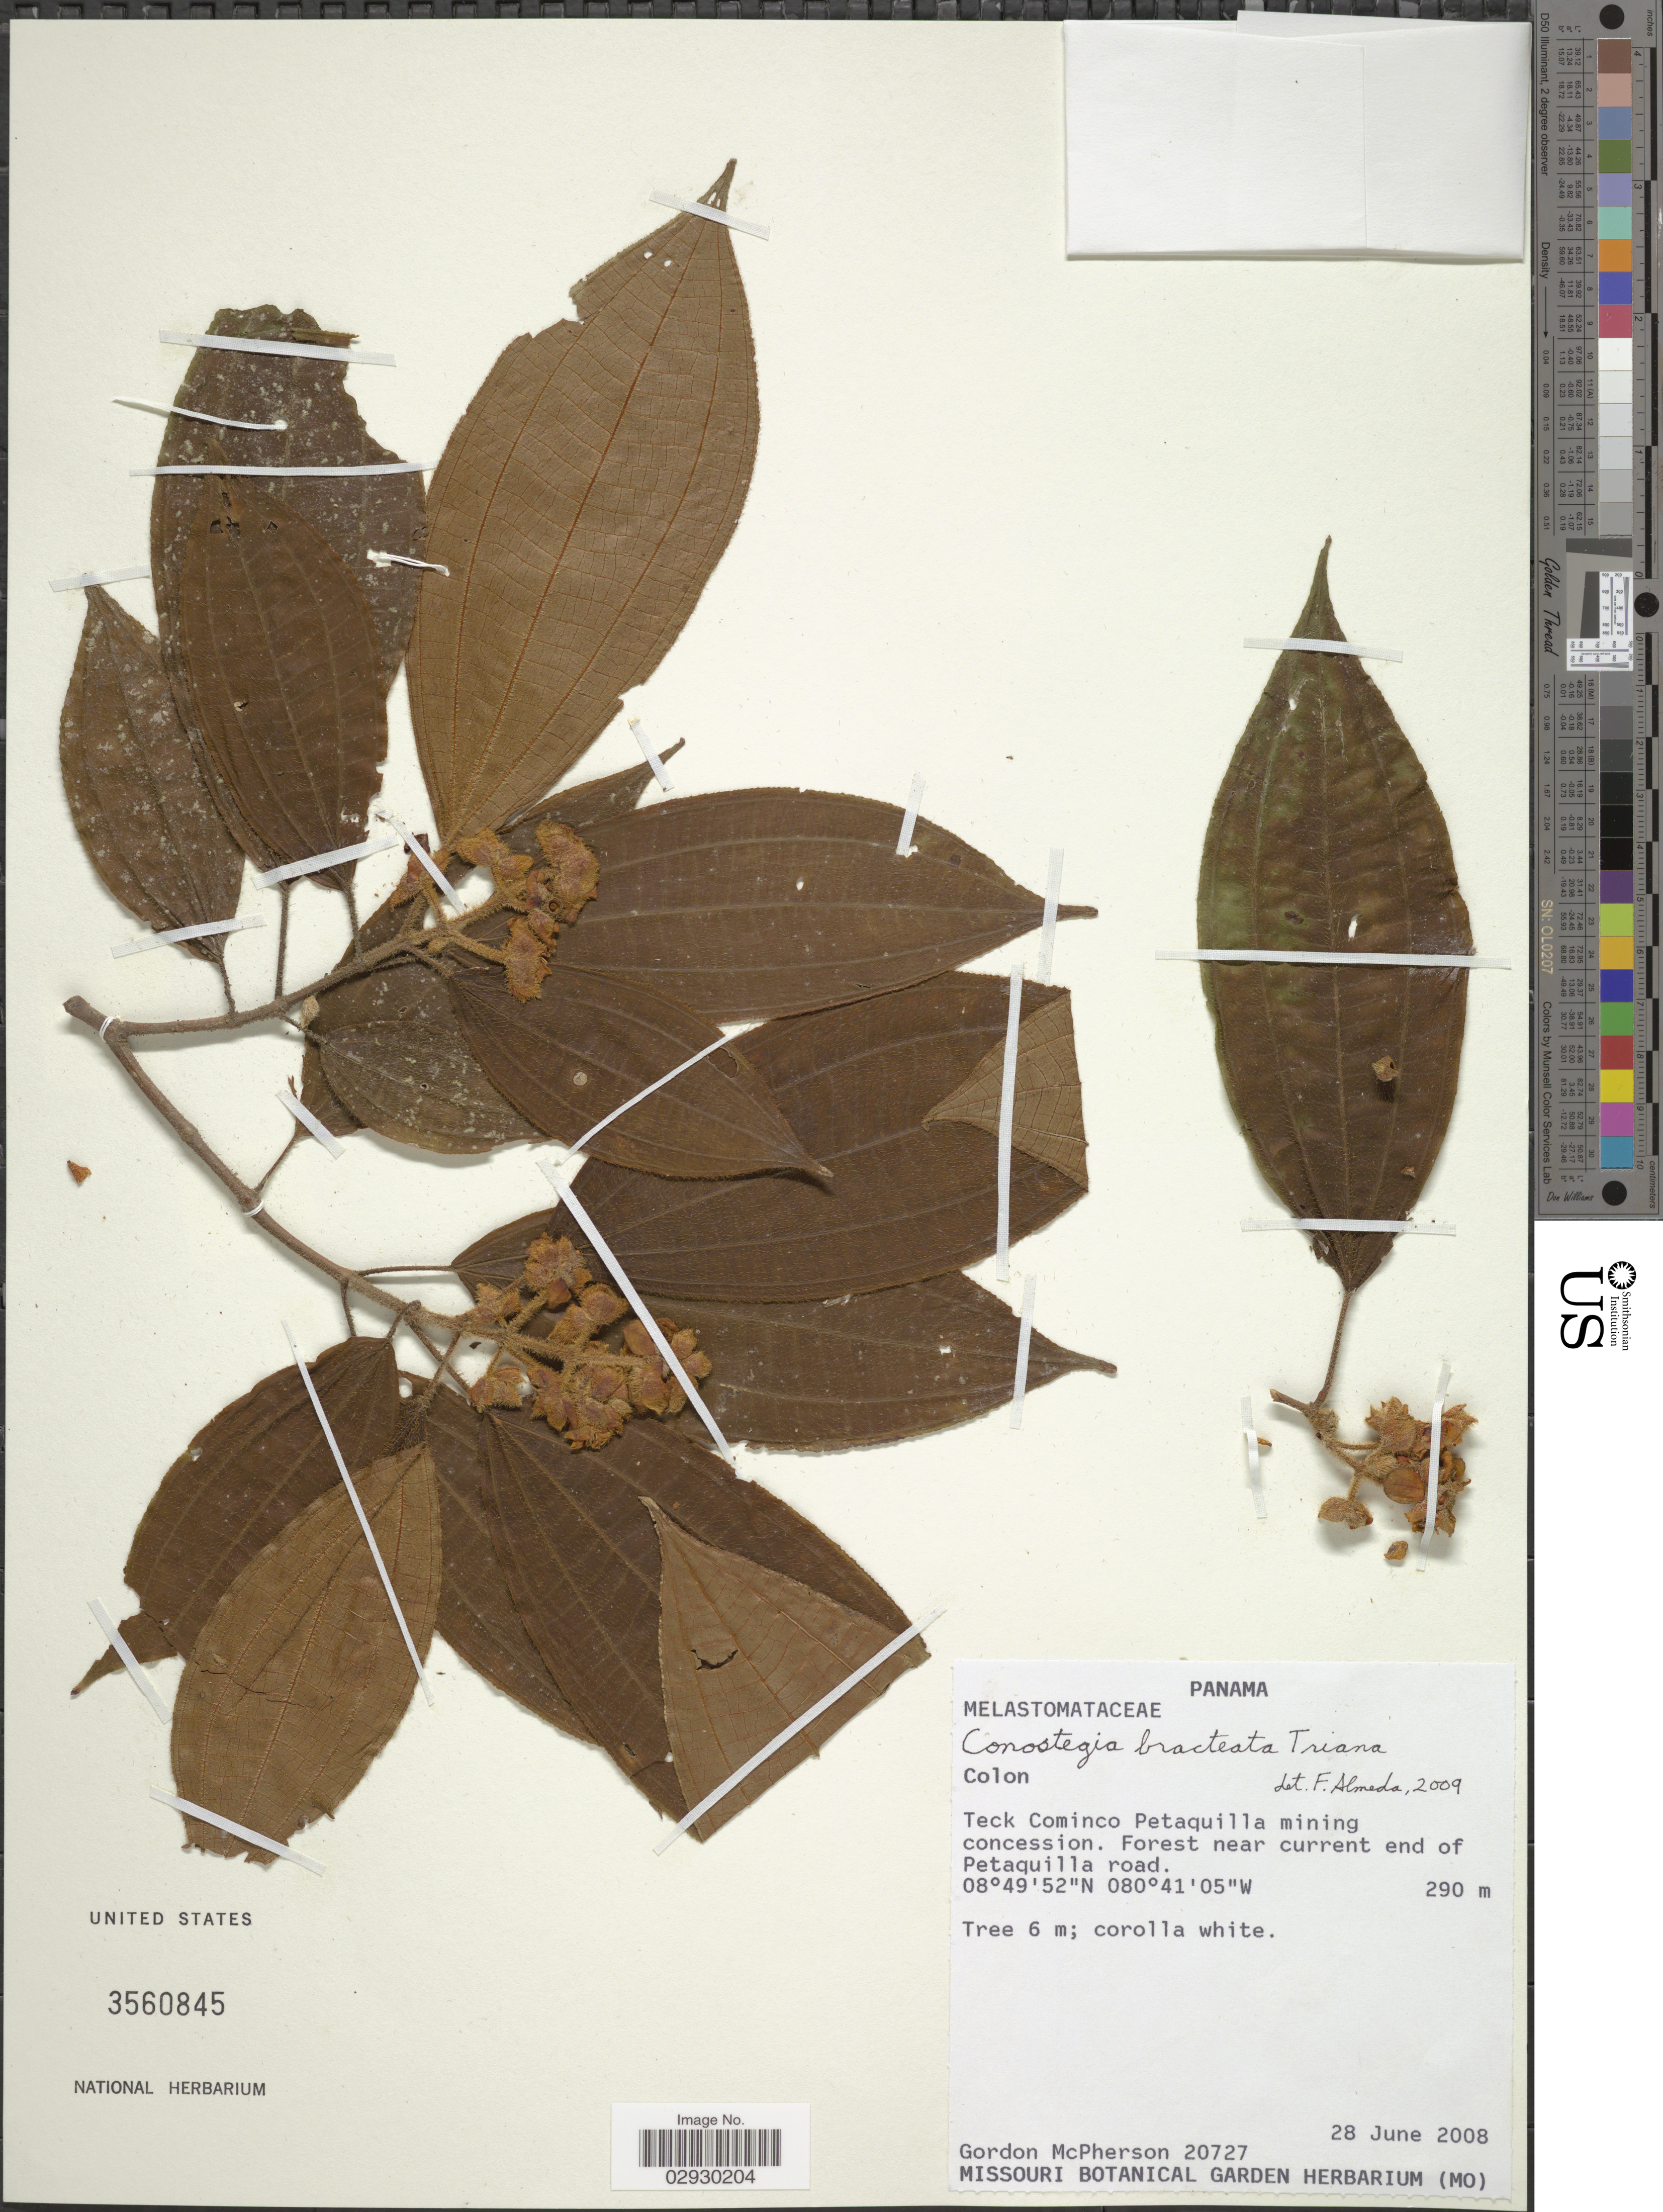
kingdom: Plantae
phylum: Tracheophyta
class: Magnoliopsida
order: Myrtales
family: Melastomataceae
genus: Conostegia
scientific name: Conostegia bracteata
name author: Triana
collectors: G. D. McPherson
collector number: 20727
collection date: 2008-06-28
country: Panama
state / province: Colón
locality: Teck Cominco Petaquilla mining concession. Forest near current end of Petaquilla road.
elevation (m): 290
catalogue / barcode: US 3560845